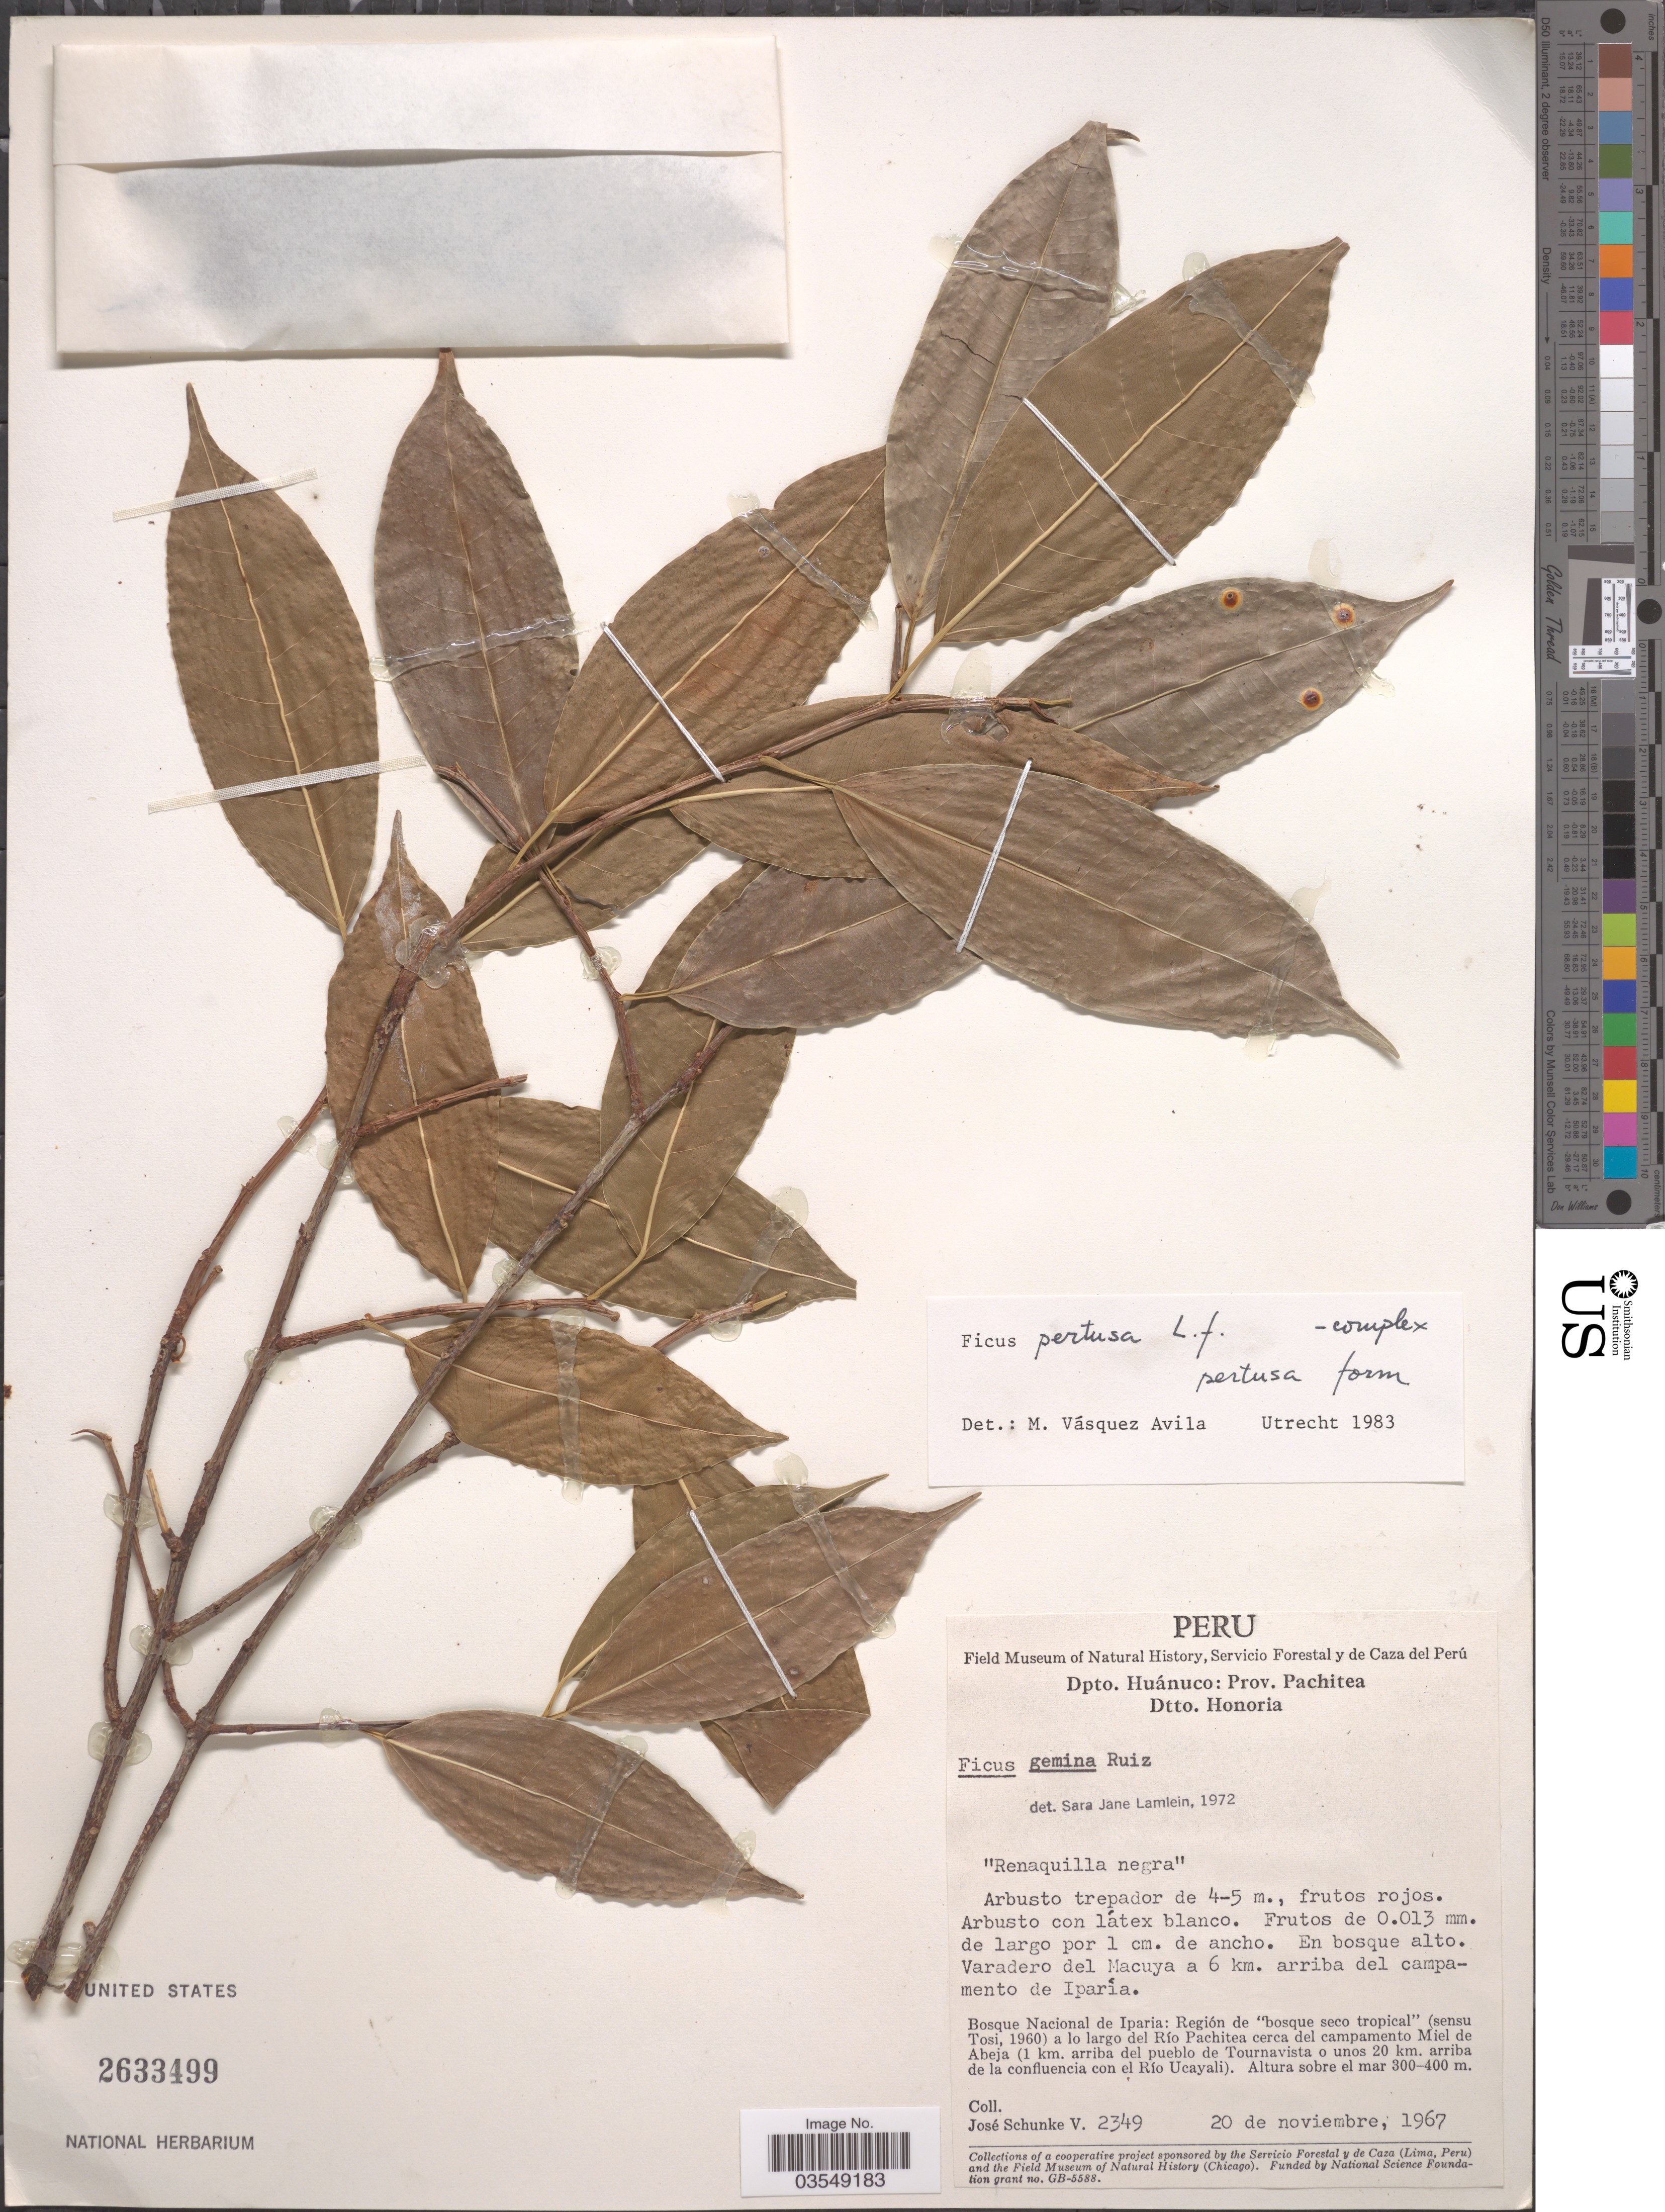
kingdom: Plantae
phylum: Tracheophyta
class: Magnoliopsida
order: Rosales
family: Moraceae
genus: Ficus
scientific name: Ficus pertusa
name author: L. f.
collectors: J. Schunke Vigo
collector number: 2349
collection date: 1967-11-20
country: Peru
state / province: Huánuco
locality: Dpto. Huánuco: Prov. Pachitea, Dtto. Honoria. En bosque alto. Varadero del Macuya a 6 km. arriba del campamento de Iparía. Bosque Nacional de Iparia: Región de "bosque seco tropical" (sensu Tosi, 1960) a lo largo del Río Pachitea cerca del campamento Miel de Abeja (1 km. arriba del pueblo de Tournavista o unos 20 km. arriba de la confluencia con el Río Ucayali).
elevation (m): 300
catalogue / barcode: US 2633499